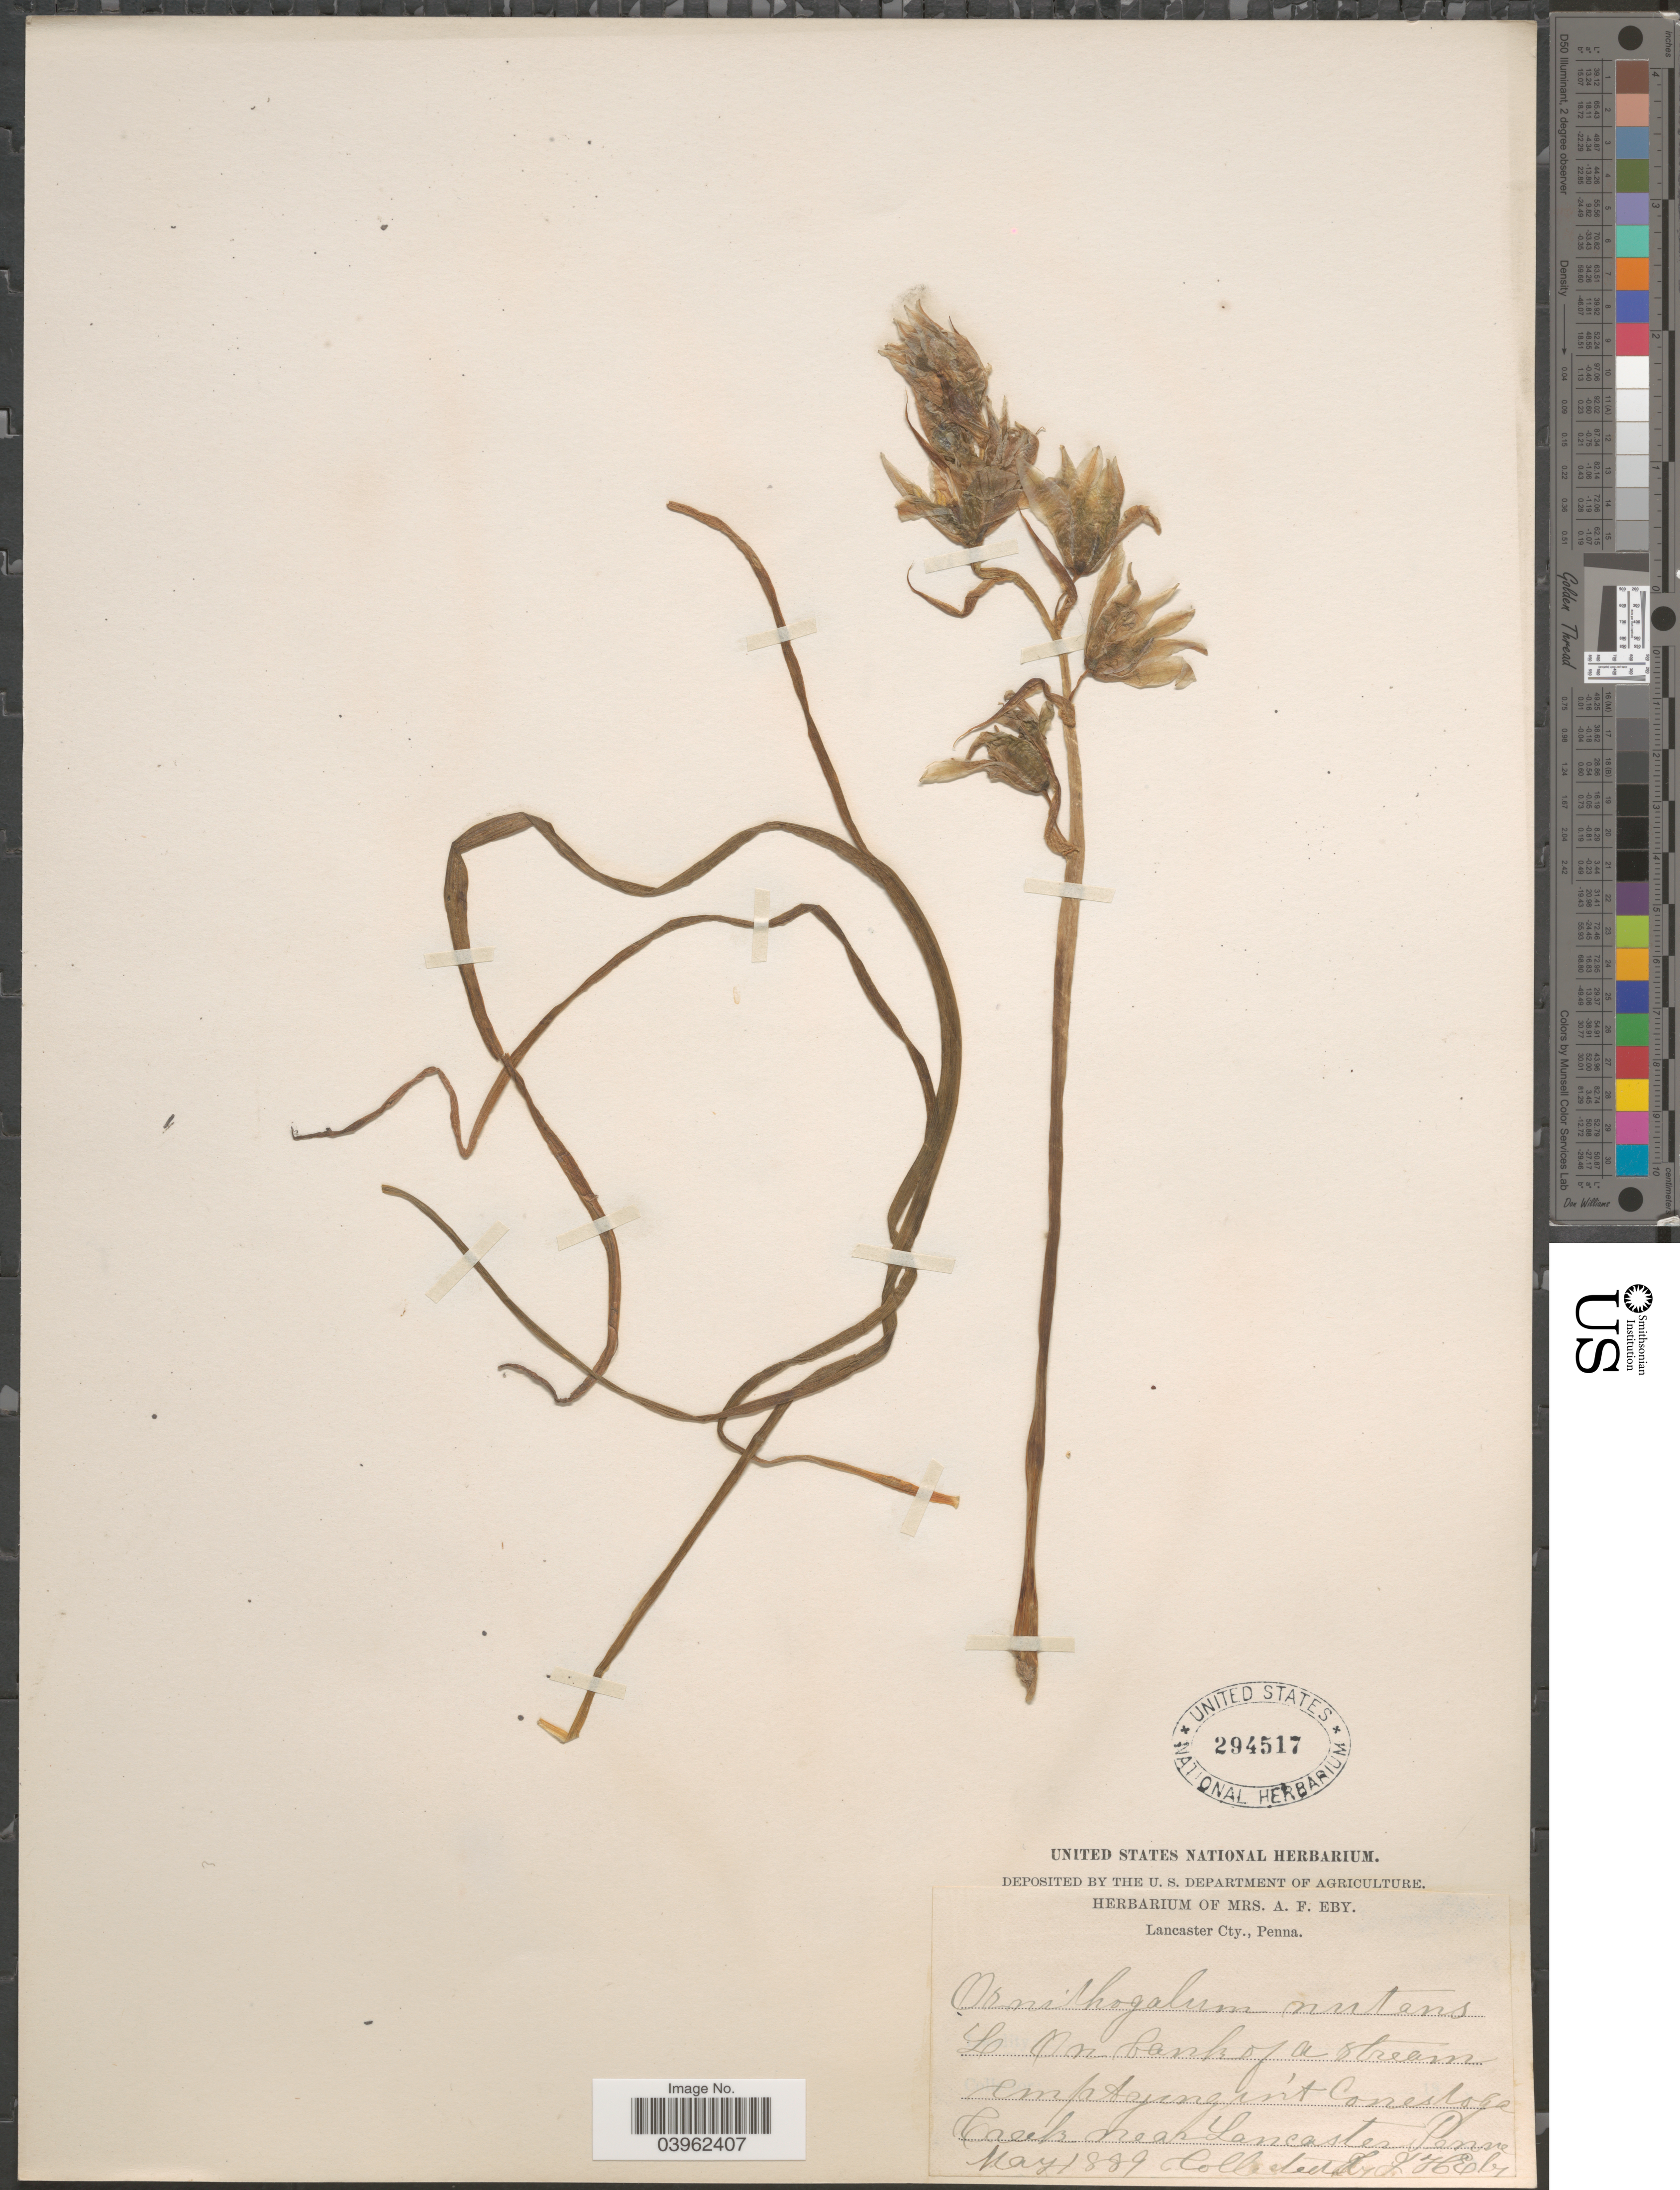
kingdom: Plantae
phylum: Tracheophyta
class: Liliopsida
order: Asparagales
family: Asparagaceae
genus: Ornithogalum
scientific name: Ornithogalum nutans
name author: L.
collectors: Mrs. A. F. Eby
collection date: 1889-05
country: United States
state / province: Pennsylvania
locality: On banks of a stream emptying int Conestoga Creek near Lancaster.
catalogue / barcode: US 294517